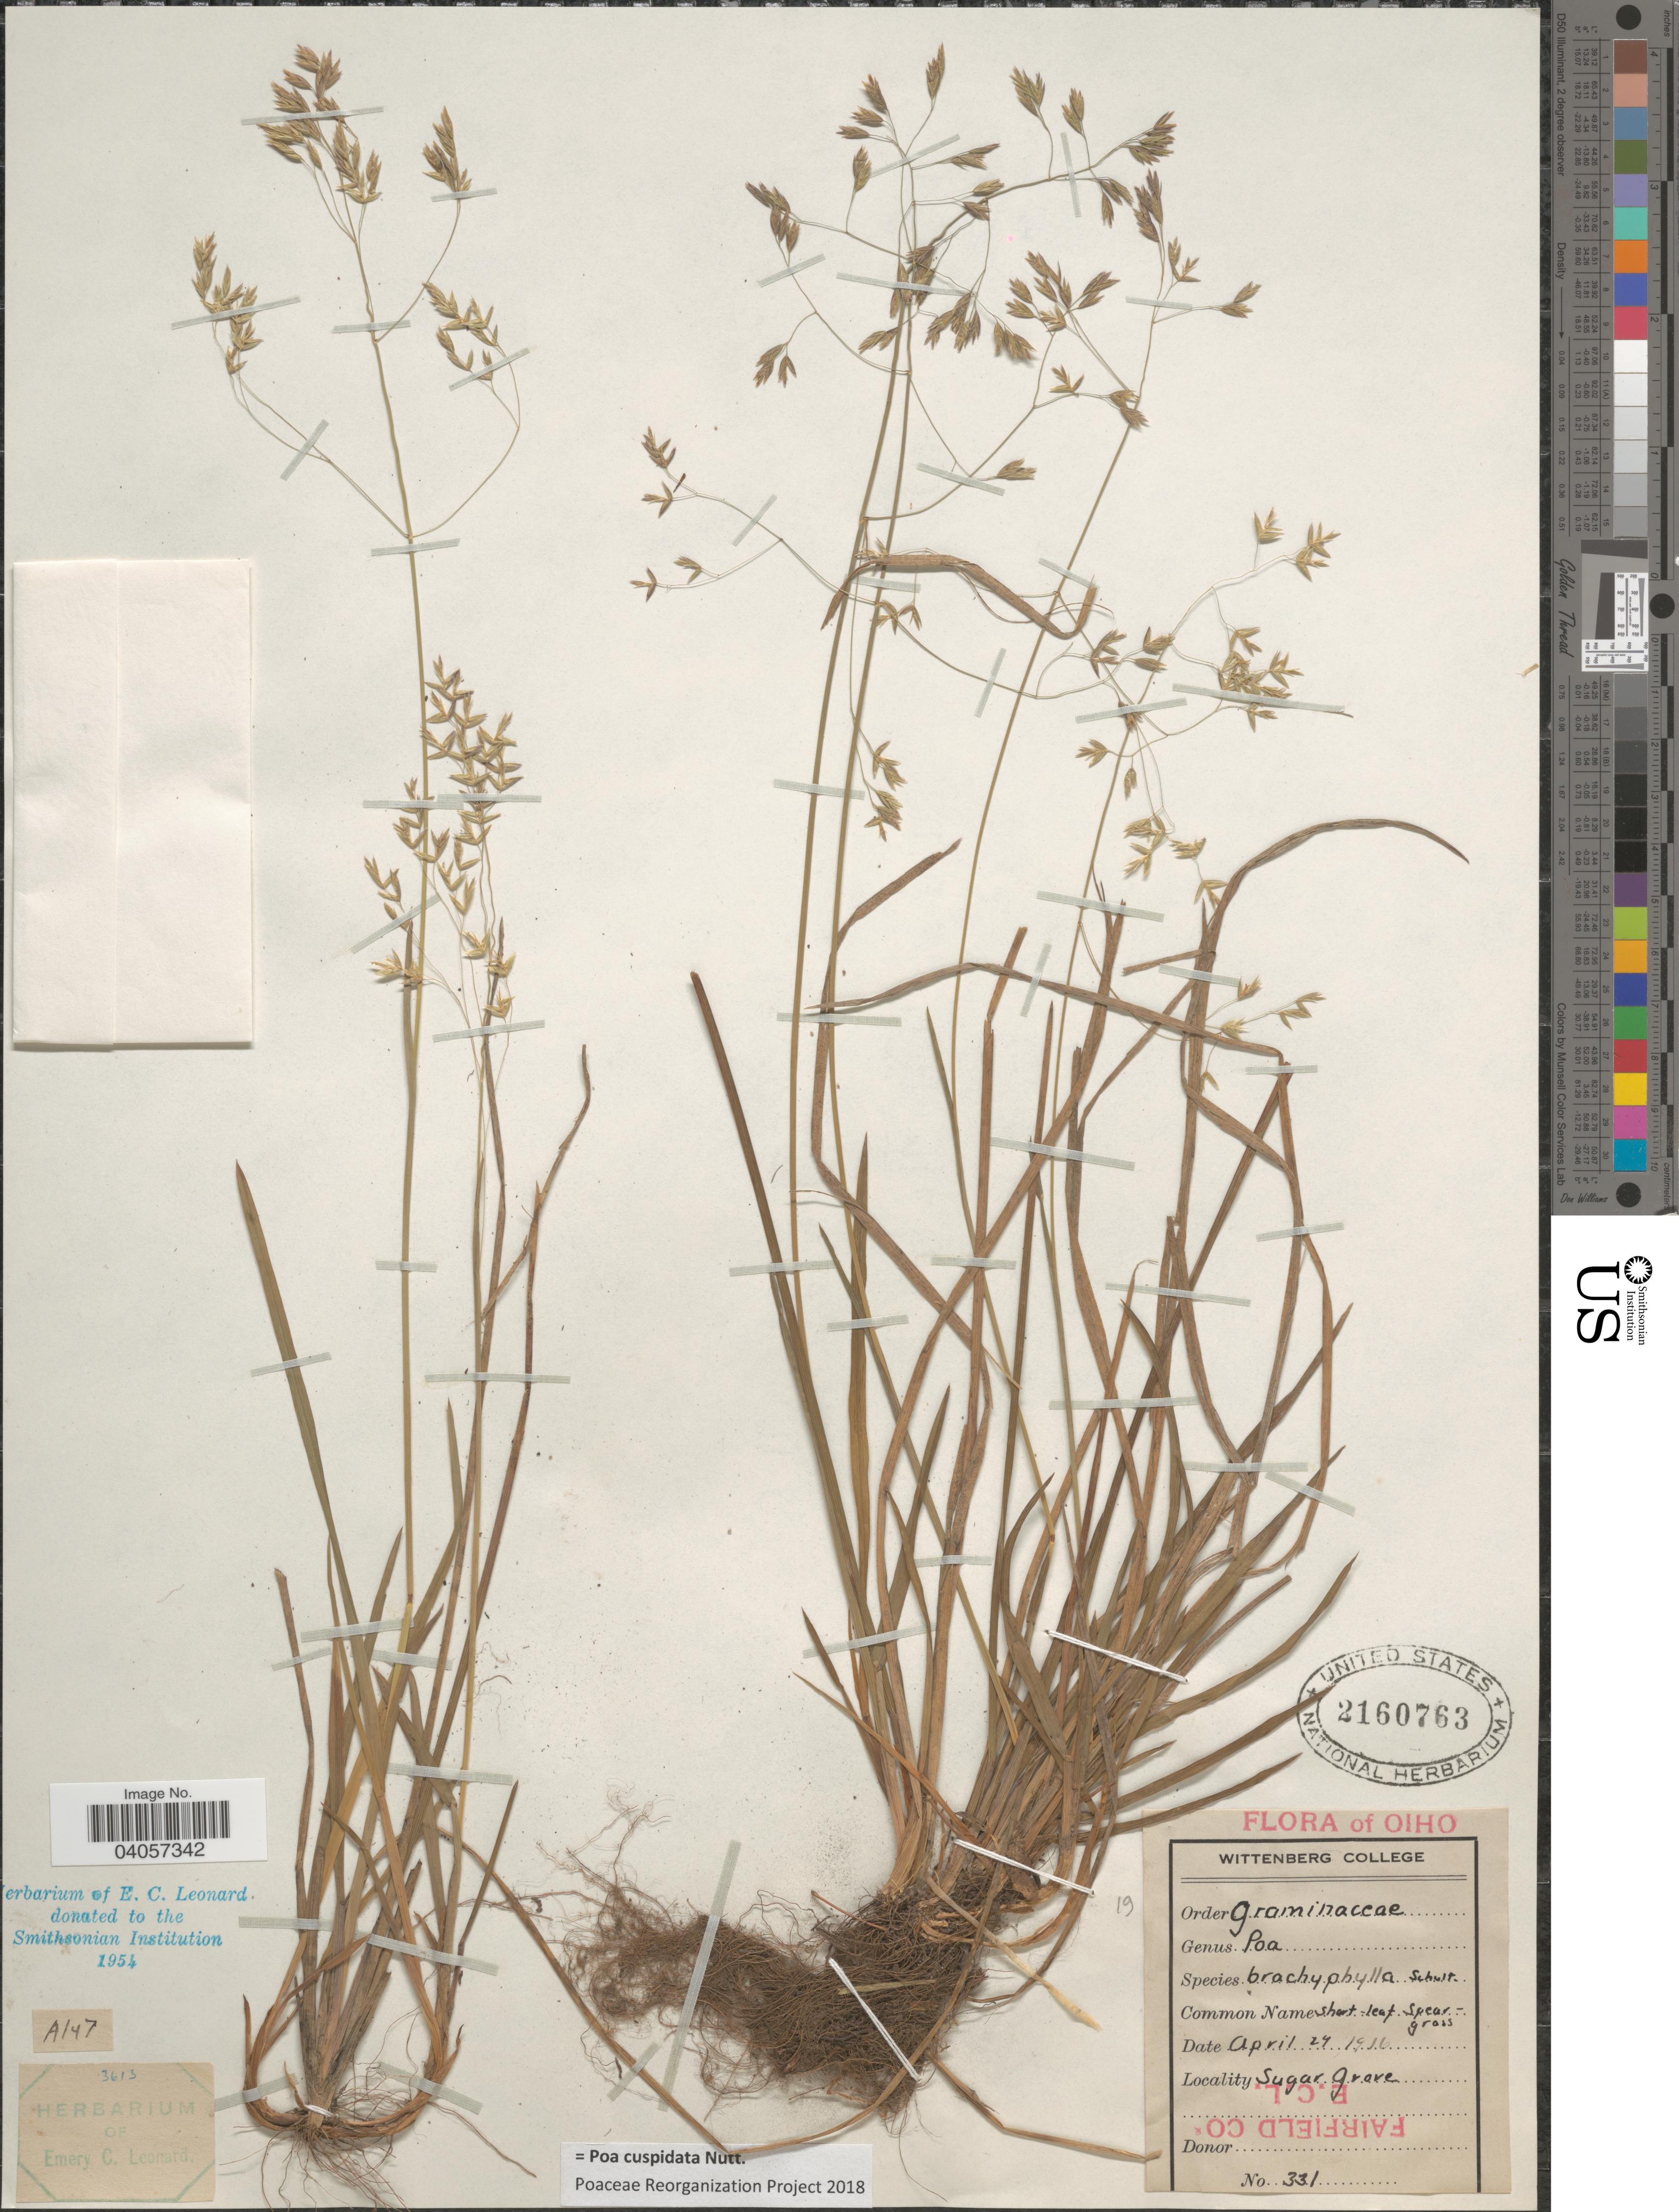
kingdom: Plantae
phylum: Tracheophyta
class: Liliopsida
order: Poales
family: Poaceae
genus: Poa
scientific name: Poa cuspidata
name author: Nutt.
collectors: E. C. Leonard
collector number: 331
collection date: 1916-04-24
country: United States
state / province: Ohio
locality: Sugar Grove. Fairfield Co.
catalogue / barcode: US 2160763